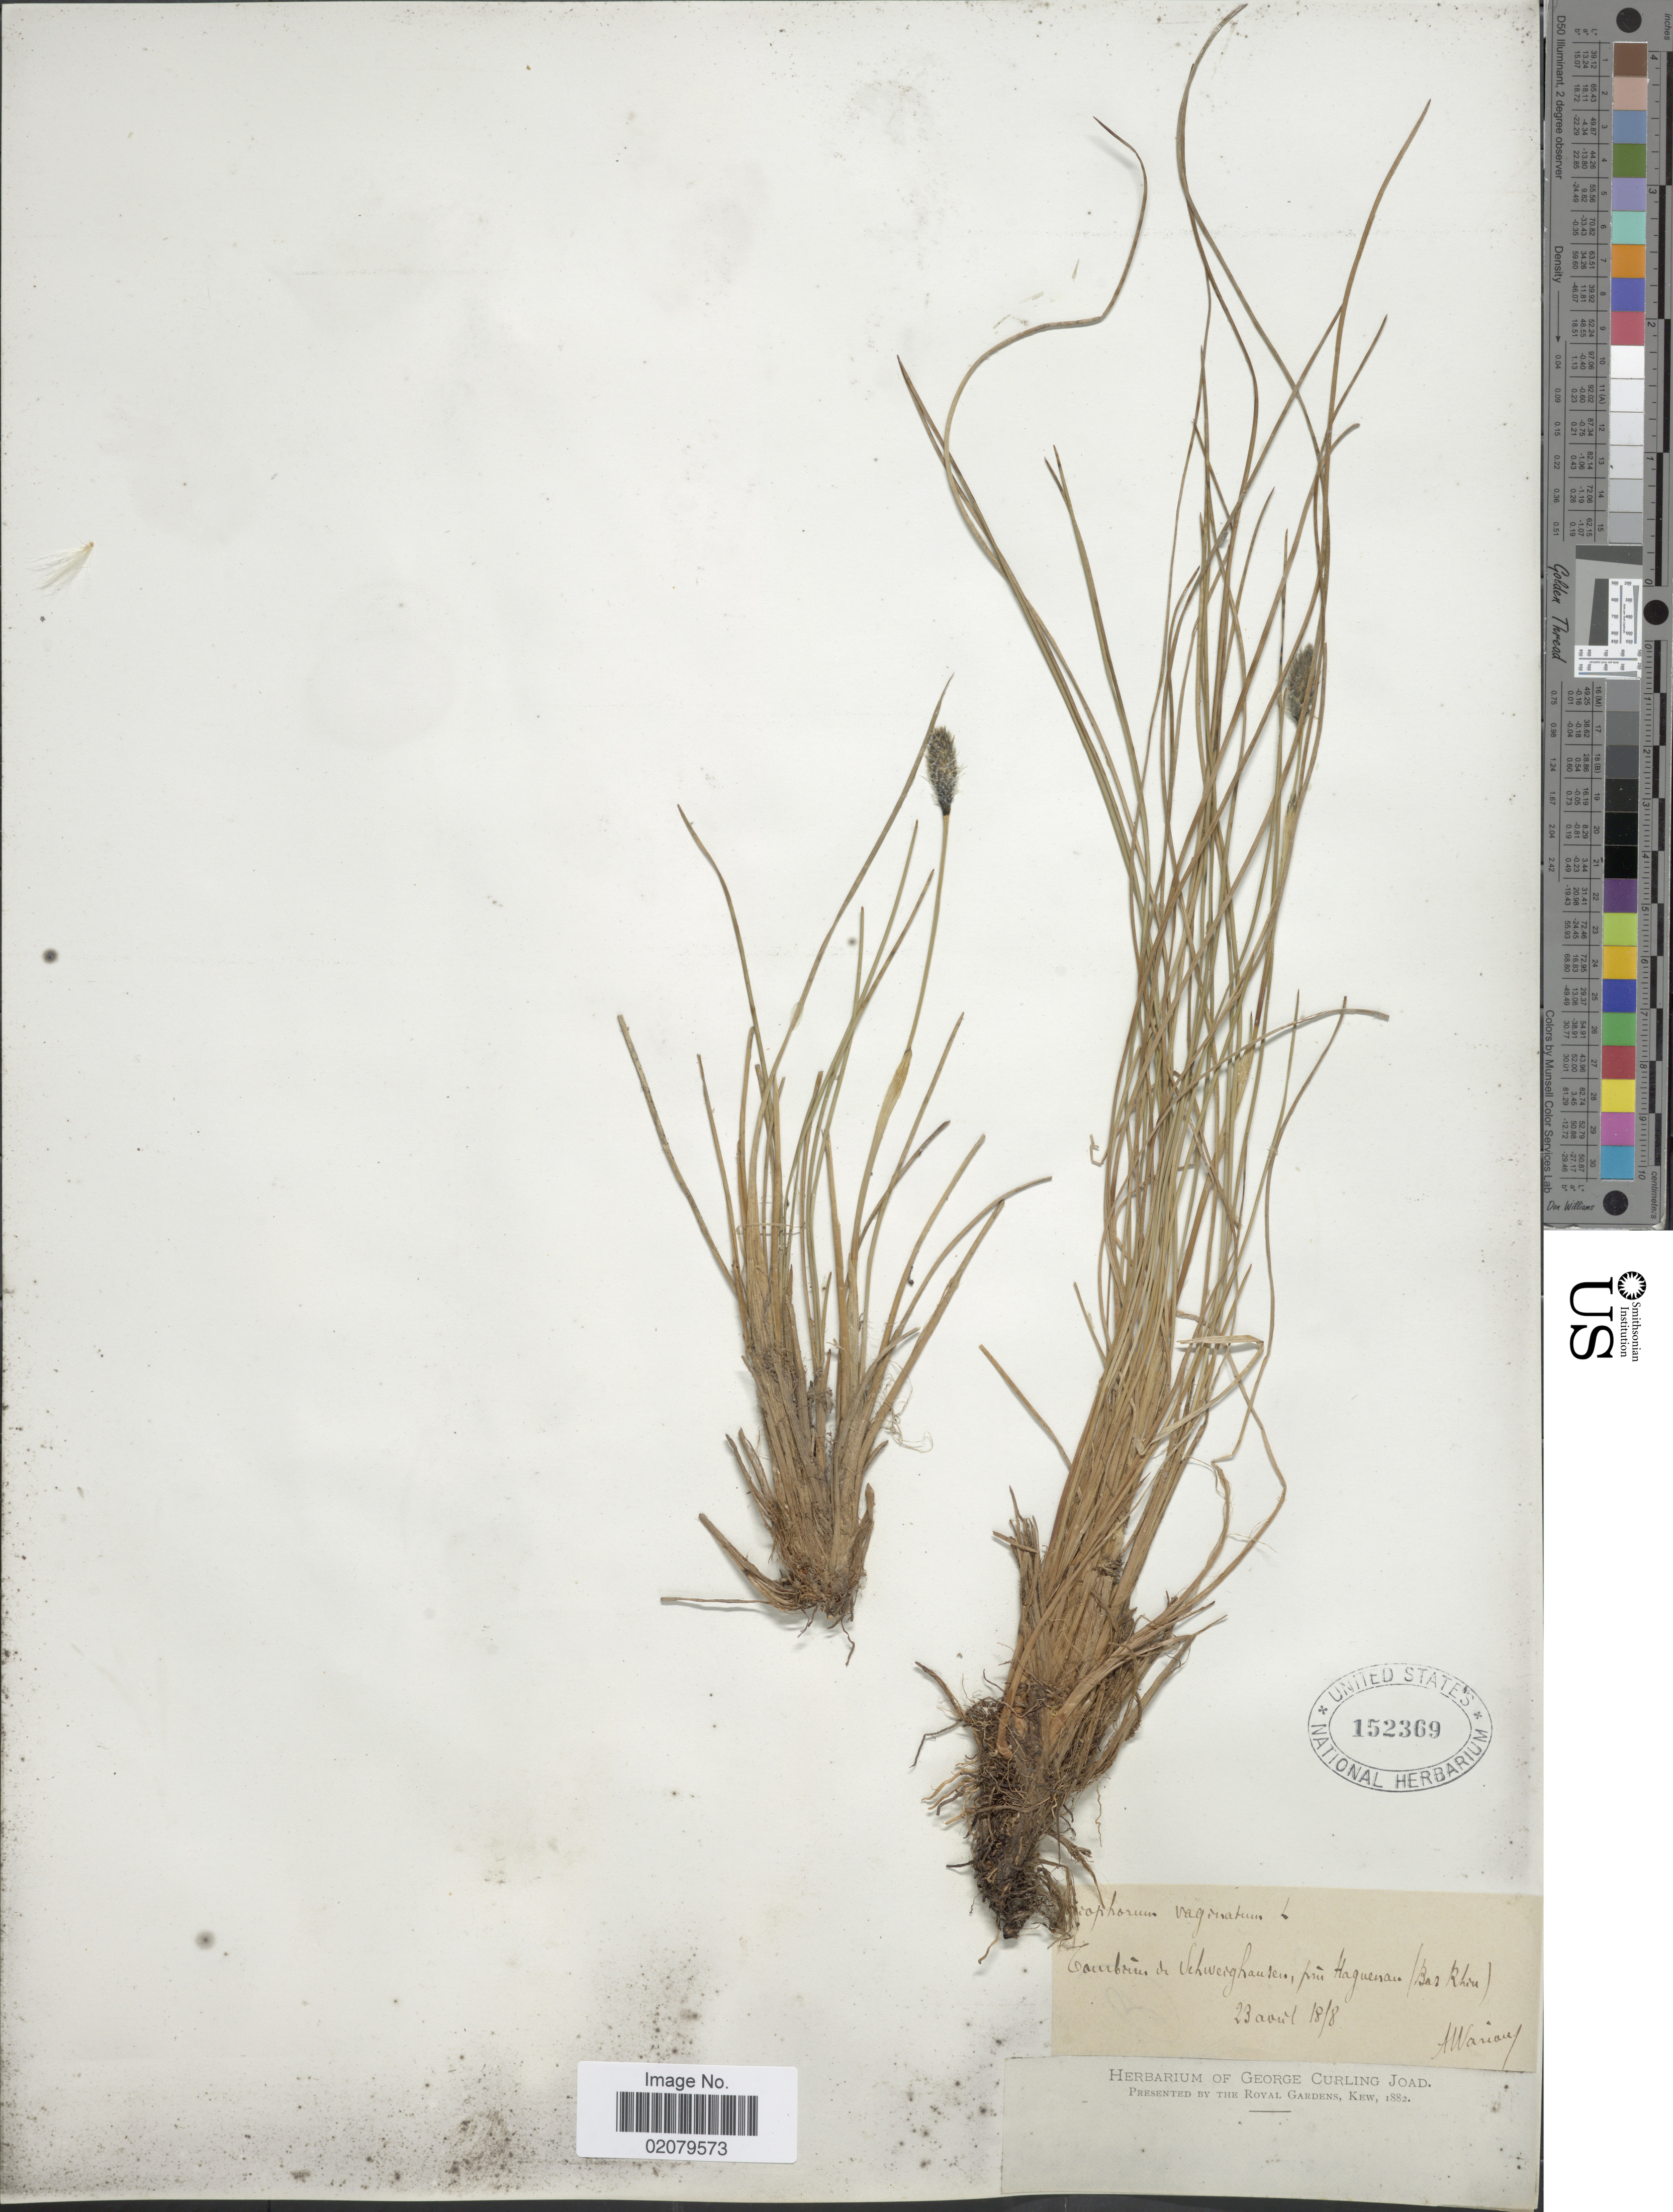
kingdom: Plantae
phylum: Tracheophyta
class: Liliopsida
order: Poales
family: Cyperaceae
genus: Eriophorum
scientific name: Eriophorum vaginatum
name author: L.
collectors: A. Warion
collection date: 1878-08-23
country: France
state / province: Grand Est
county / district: Bas-Rhin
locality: Schweighausen, pres Haguenau (Bas Rhin)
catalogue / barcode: US 152369